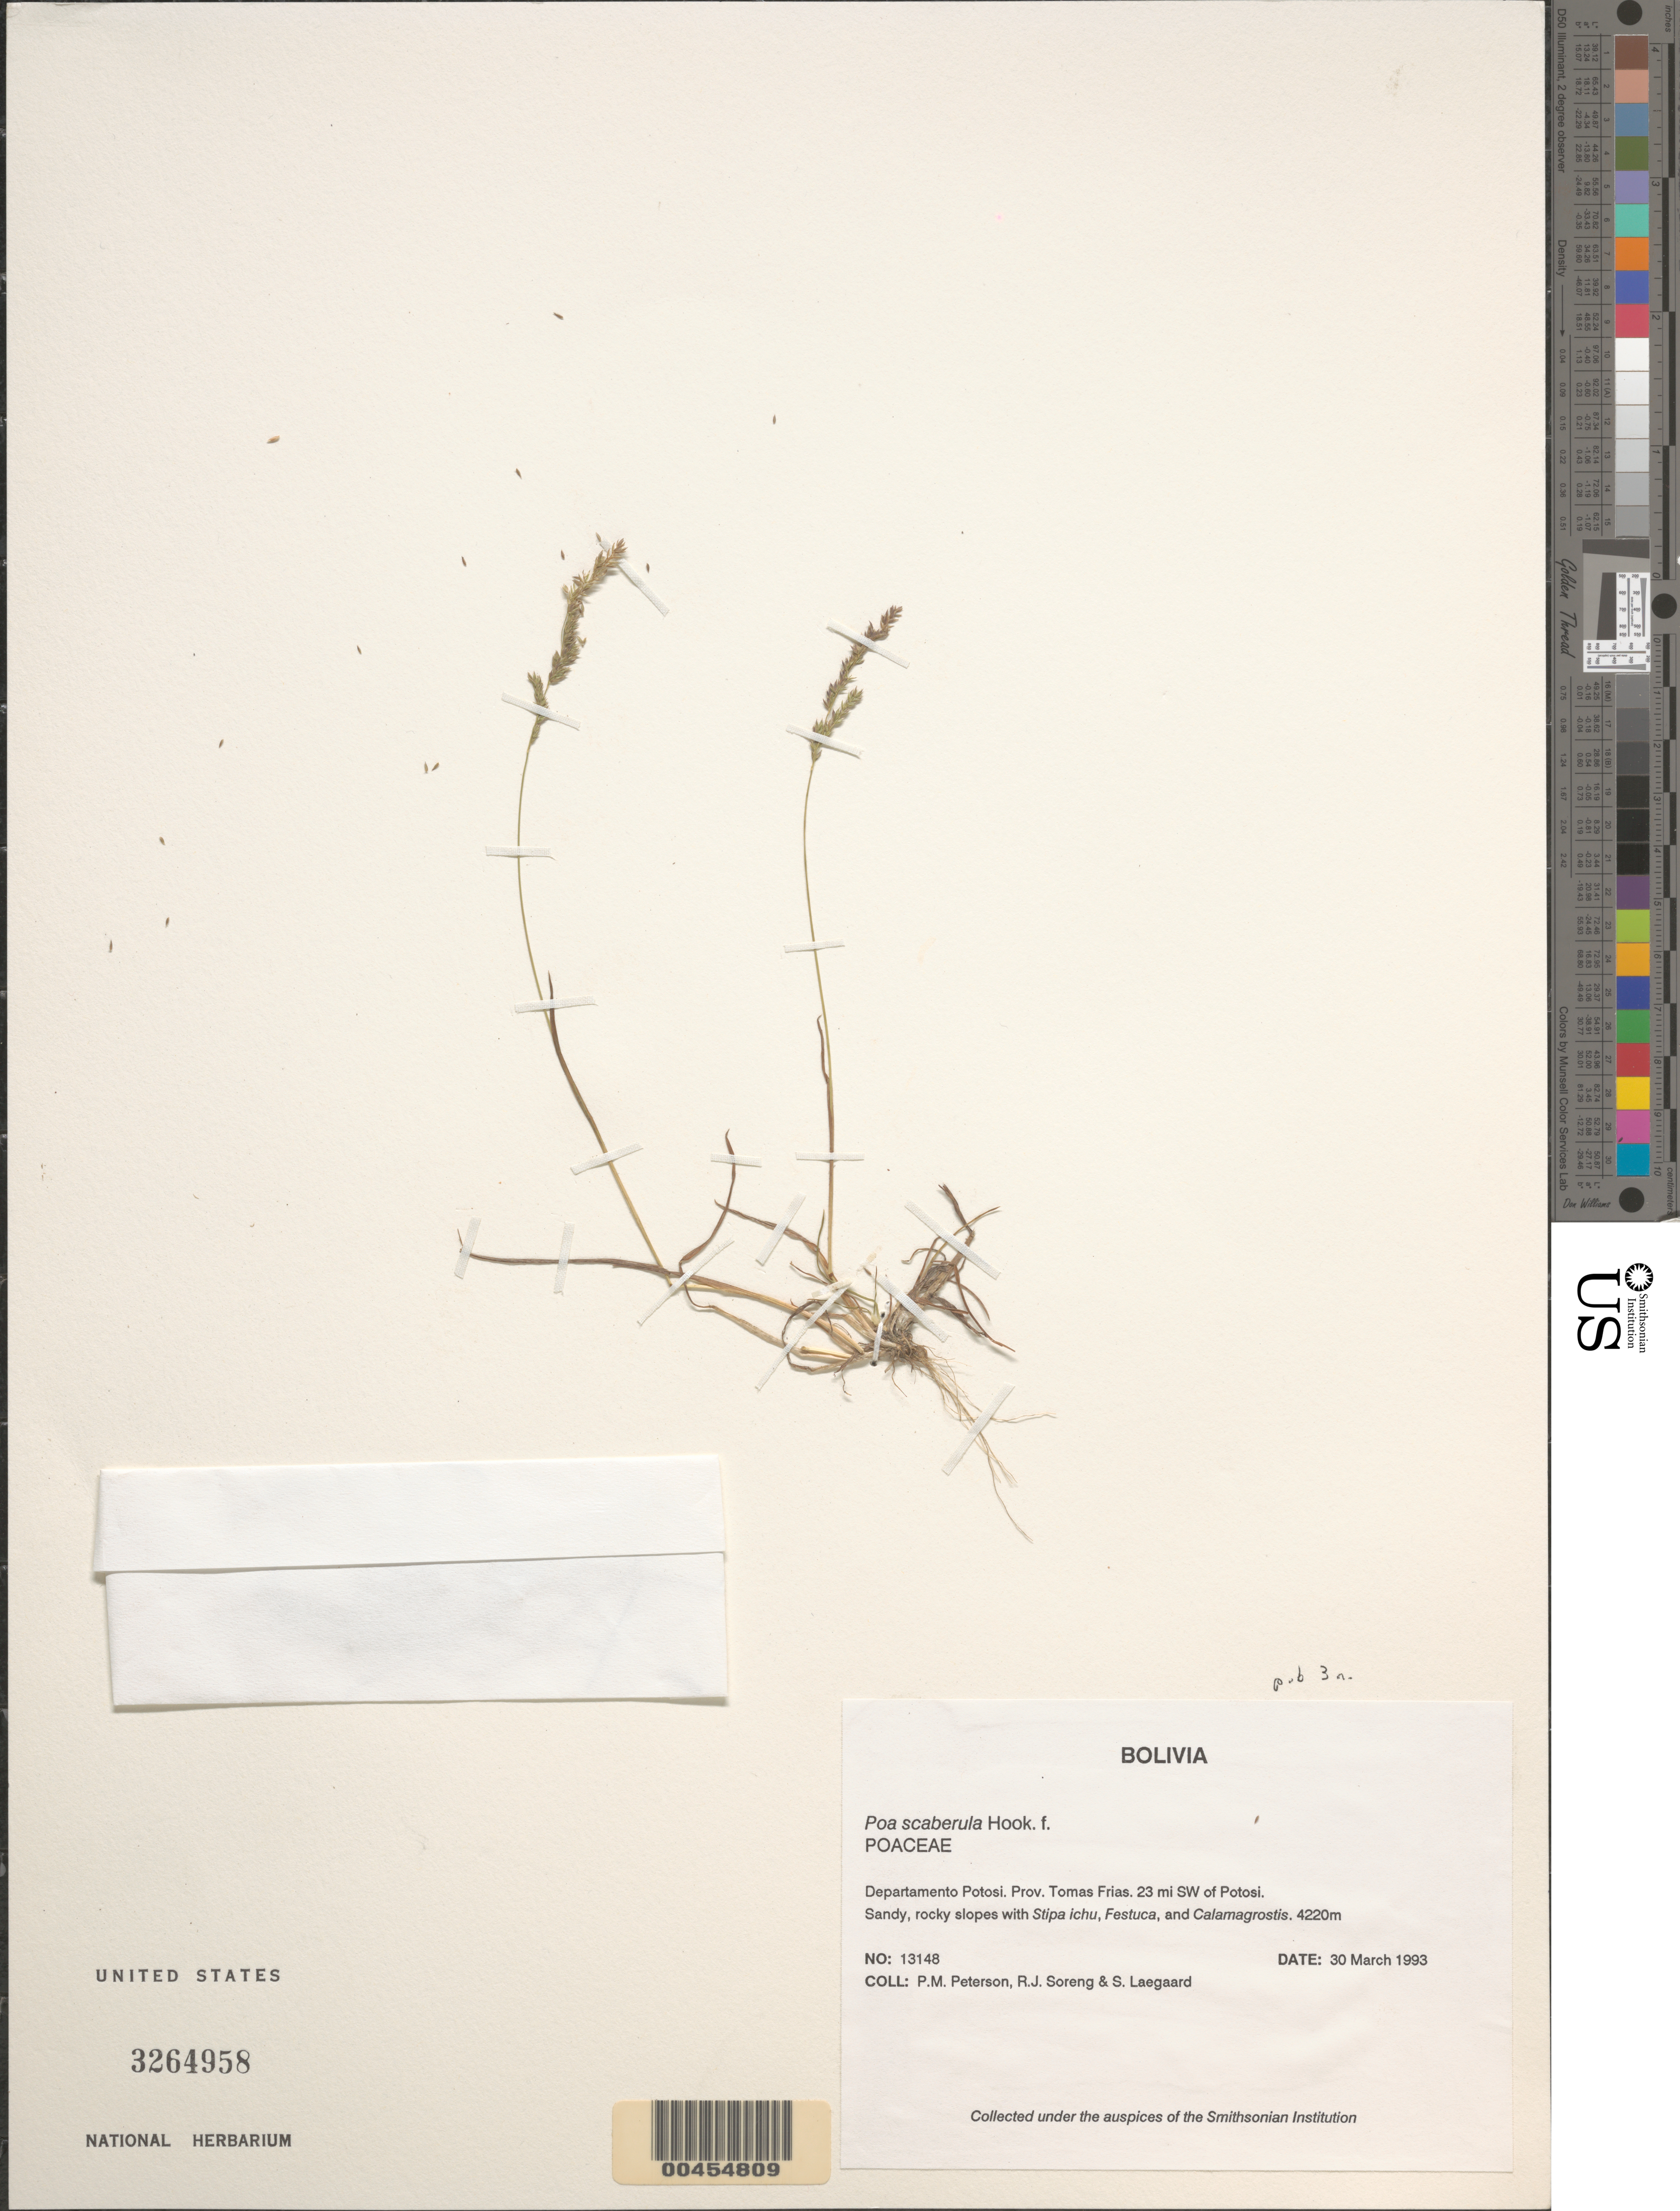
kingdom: Plantae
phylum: Tracheophyta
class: Liliopsida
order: Poales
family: Poaceae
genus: Poa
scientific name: Poa scaberula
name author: Hook. f.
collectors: P. M. Peterson, R. J. Soreng & S. Lægaard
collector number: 13148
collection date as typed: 30 Mar 1993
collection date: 1993-03-30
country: Bolivia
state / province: Potosí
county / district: Tomás Frías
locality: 23 mi SW of Potosi.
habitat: Sandy, rocky slopes with Stipa ichu, Festuca, and Calamagrostis.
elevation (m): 4220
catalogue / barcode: US 3264958